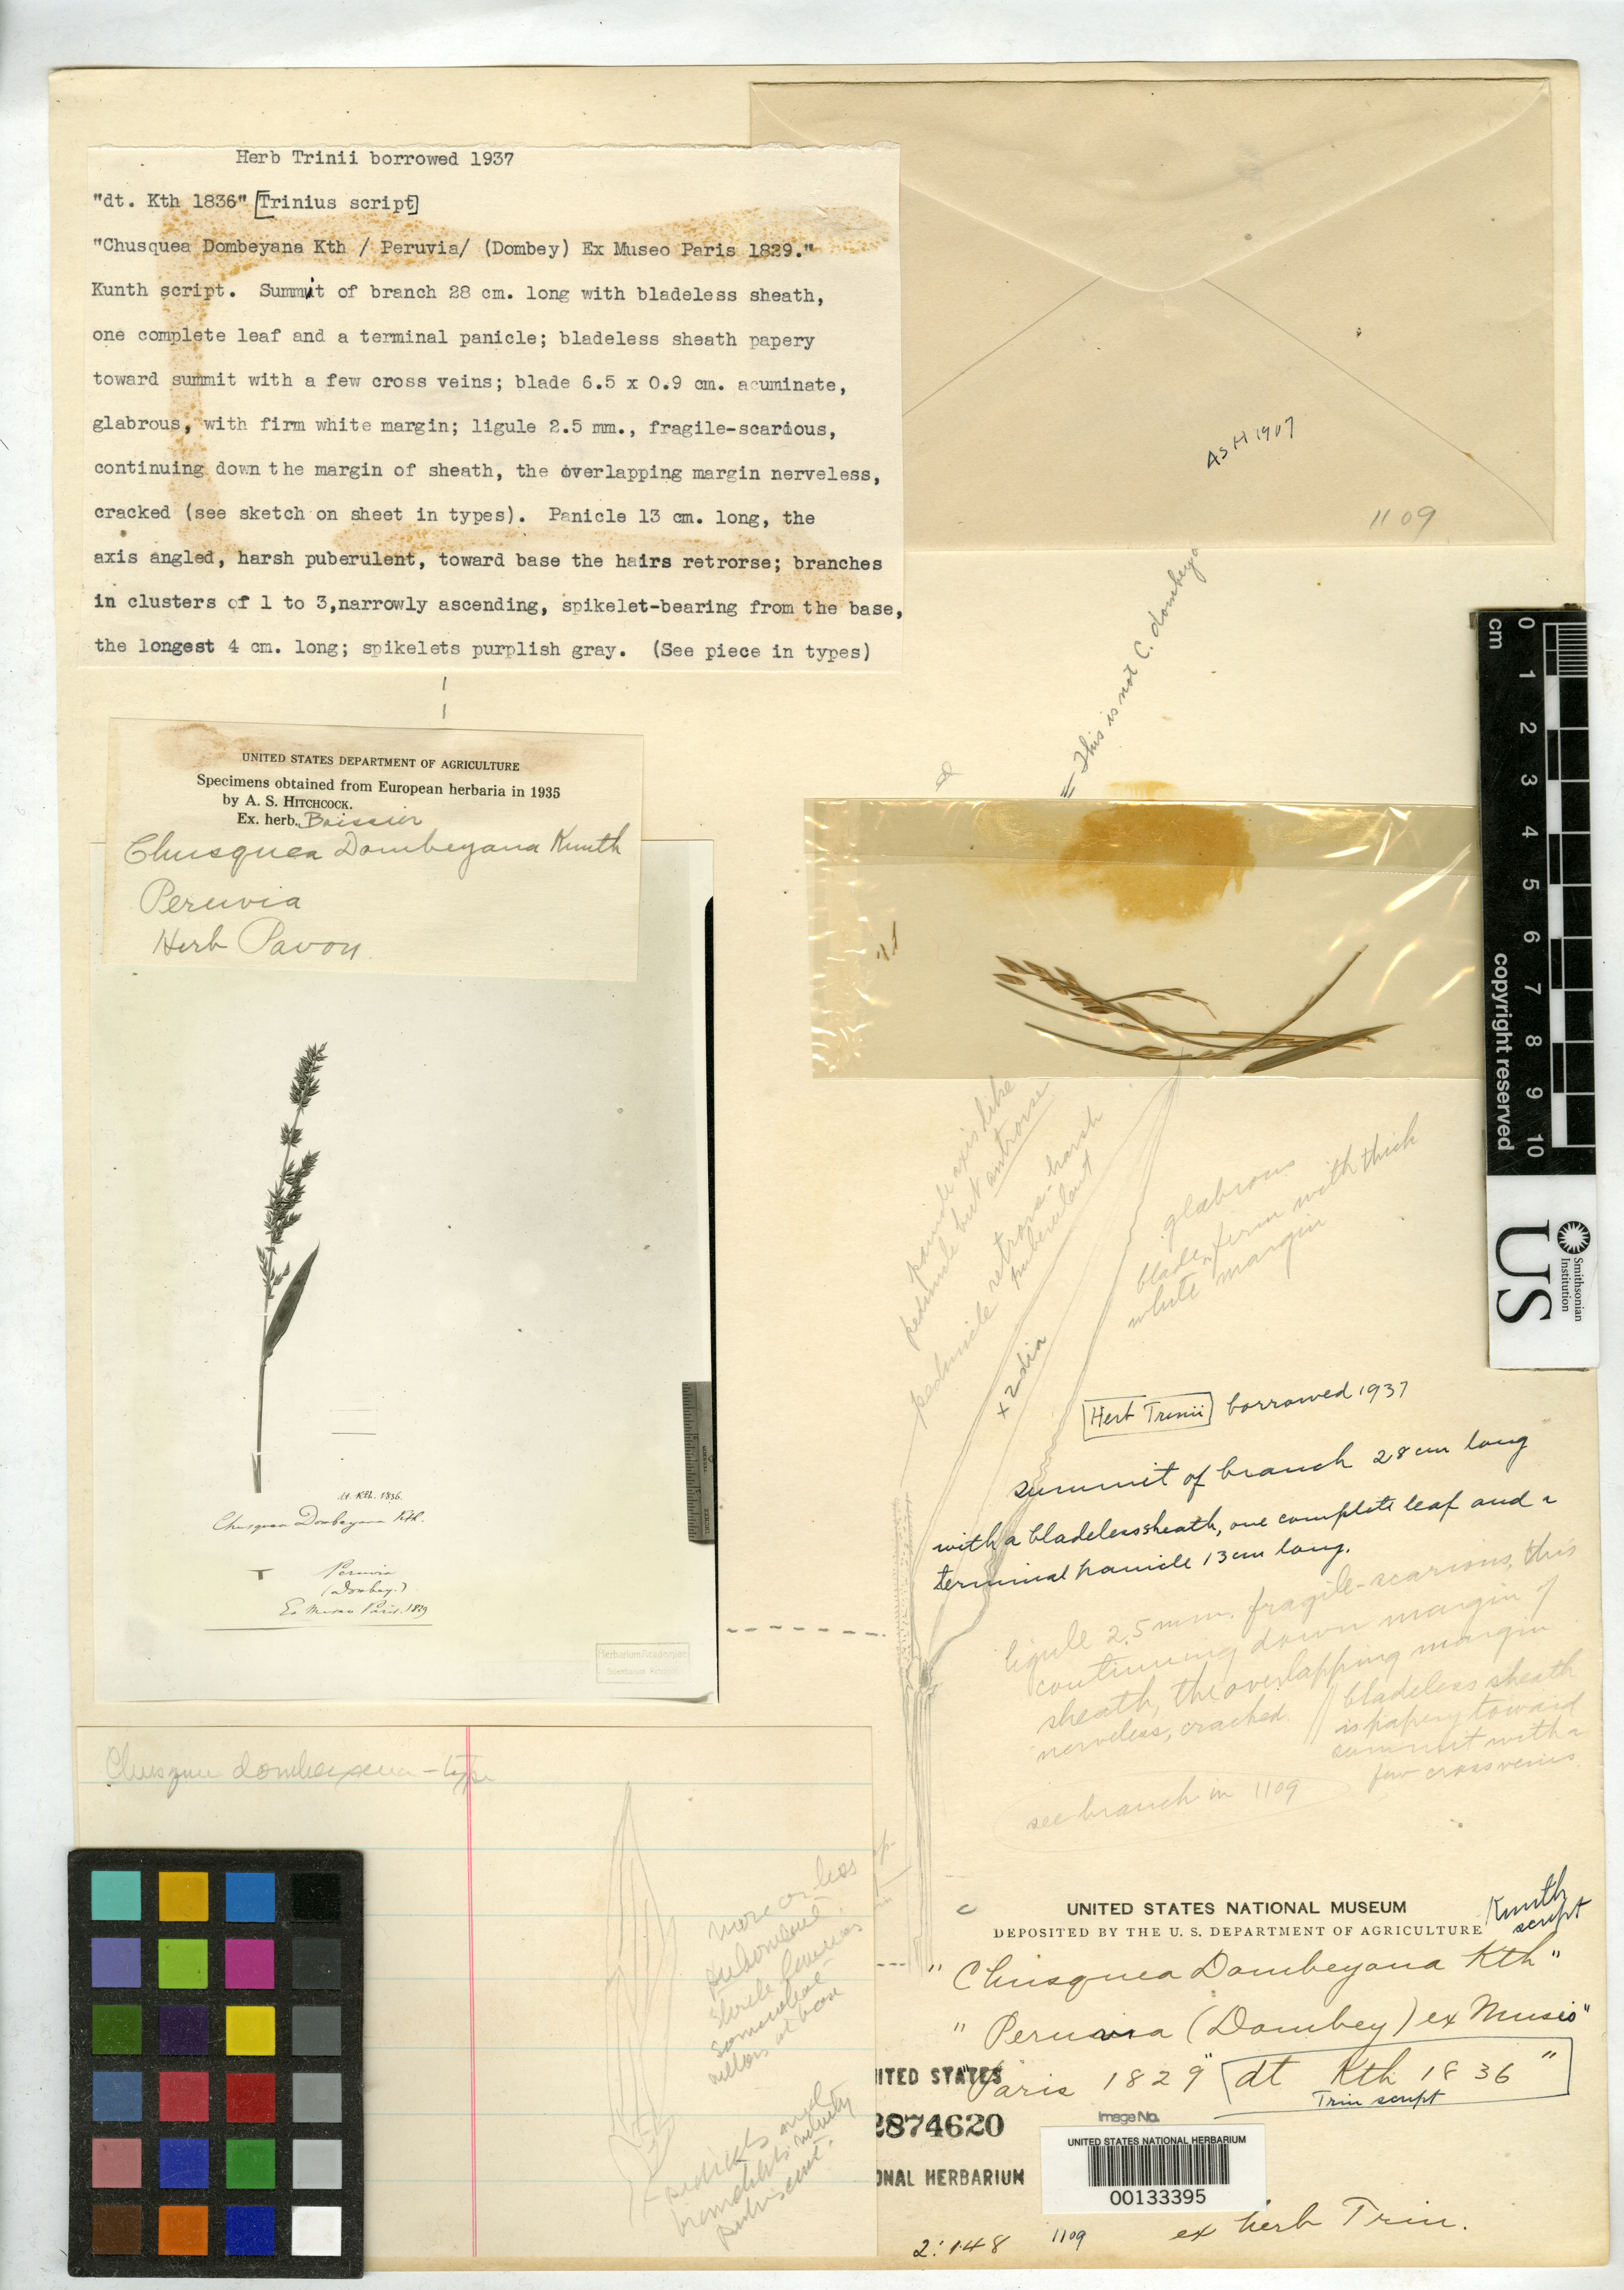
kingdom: Plantae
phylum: Tracheophyta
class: Liliopsida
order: Poales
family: Poaceae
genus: Chusquea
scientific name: Chusquea dombeyana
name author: Kunth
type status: Type Material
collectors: J. Dombey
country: Peru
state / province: San Martín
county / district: Mariscal Cáceres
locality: Rio Huallaga, margen Derecha del; Balsa Probana; dtto. Tocache Nuevo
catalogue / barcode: US 2874620